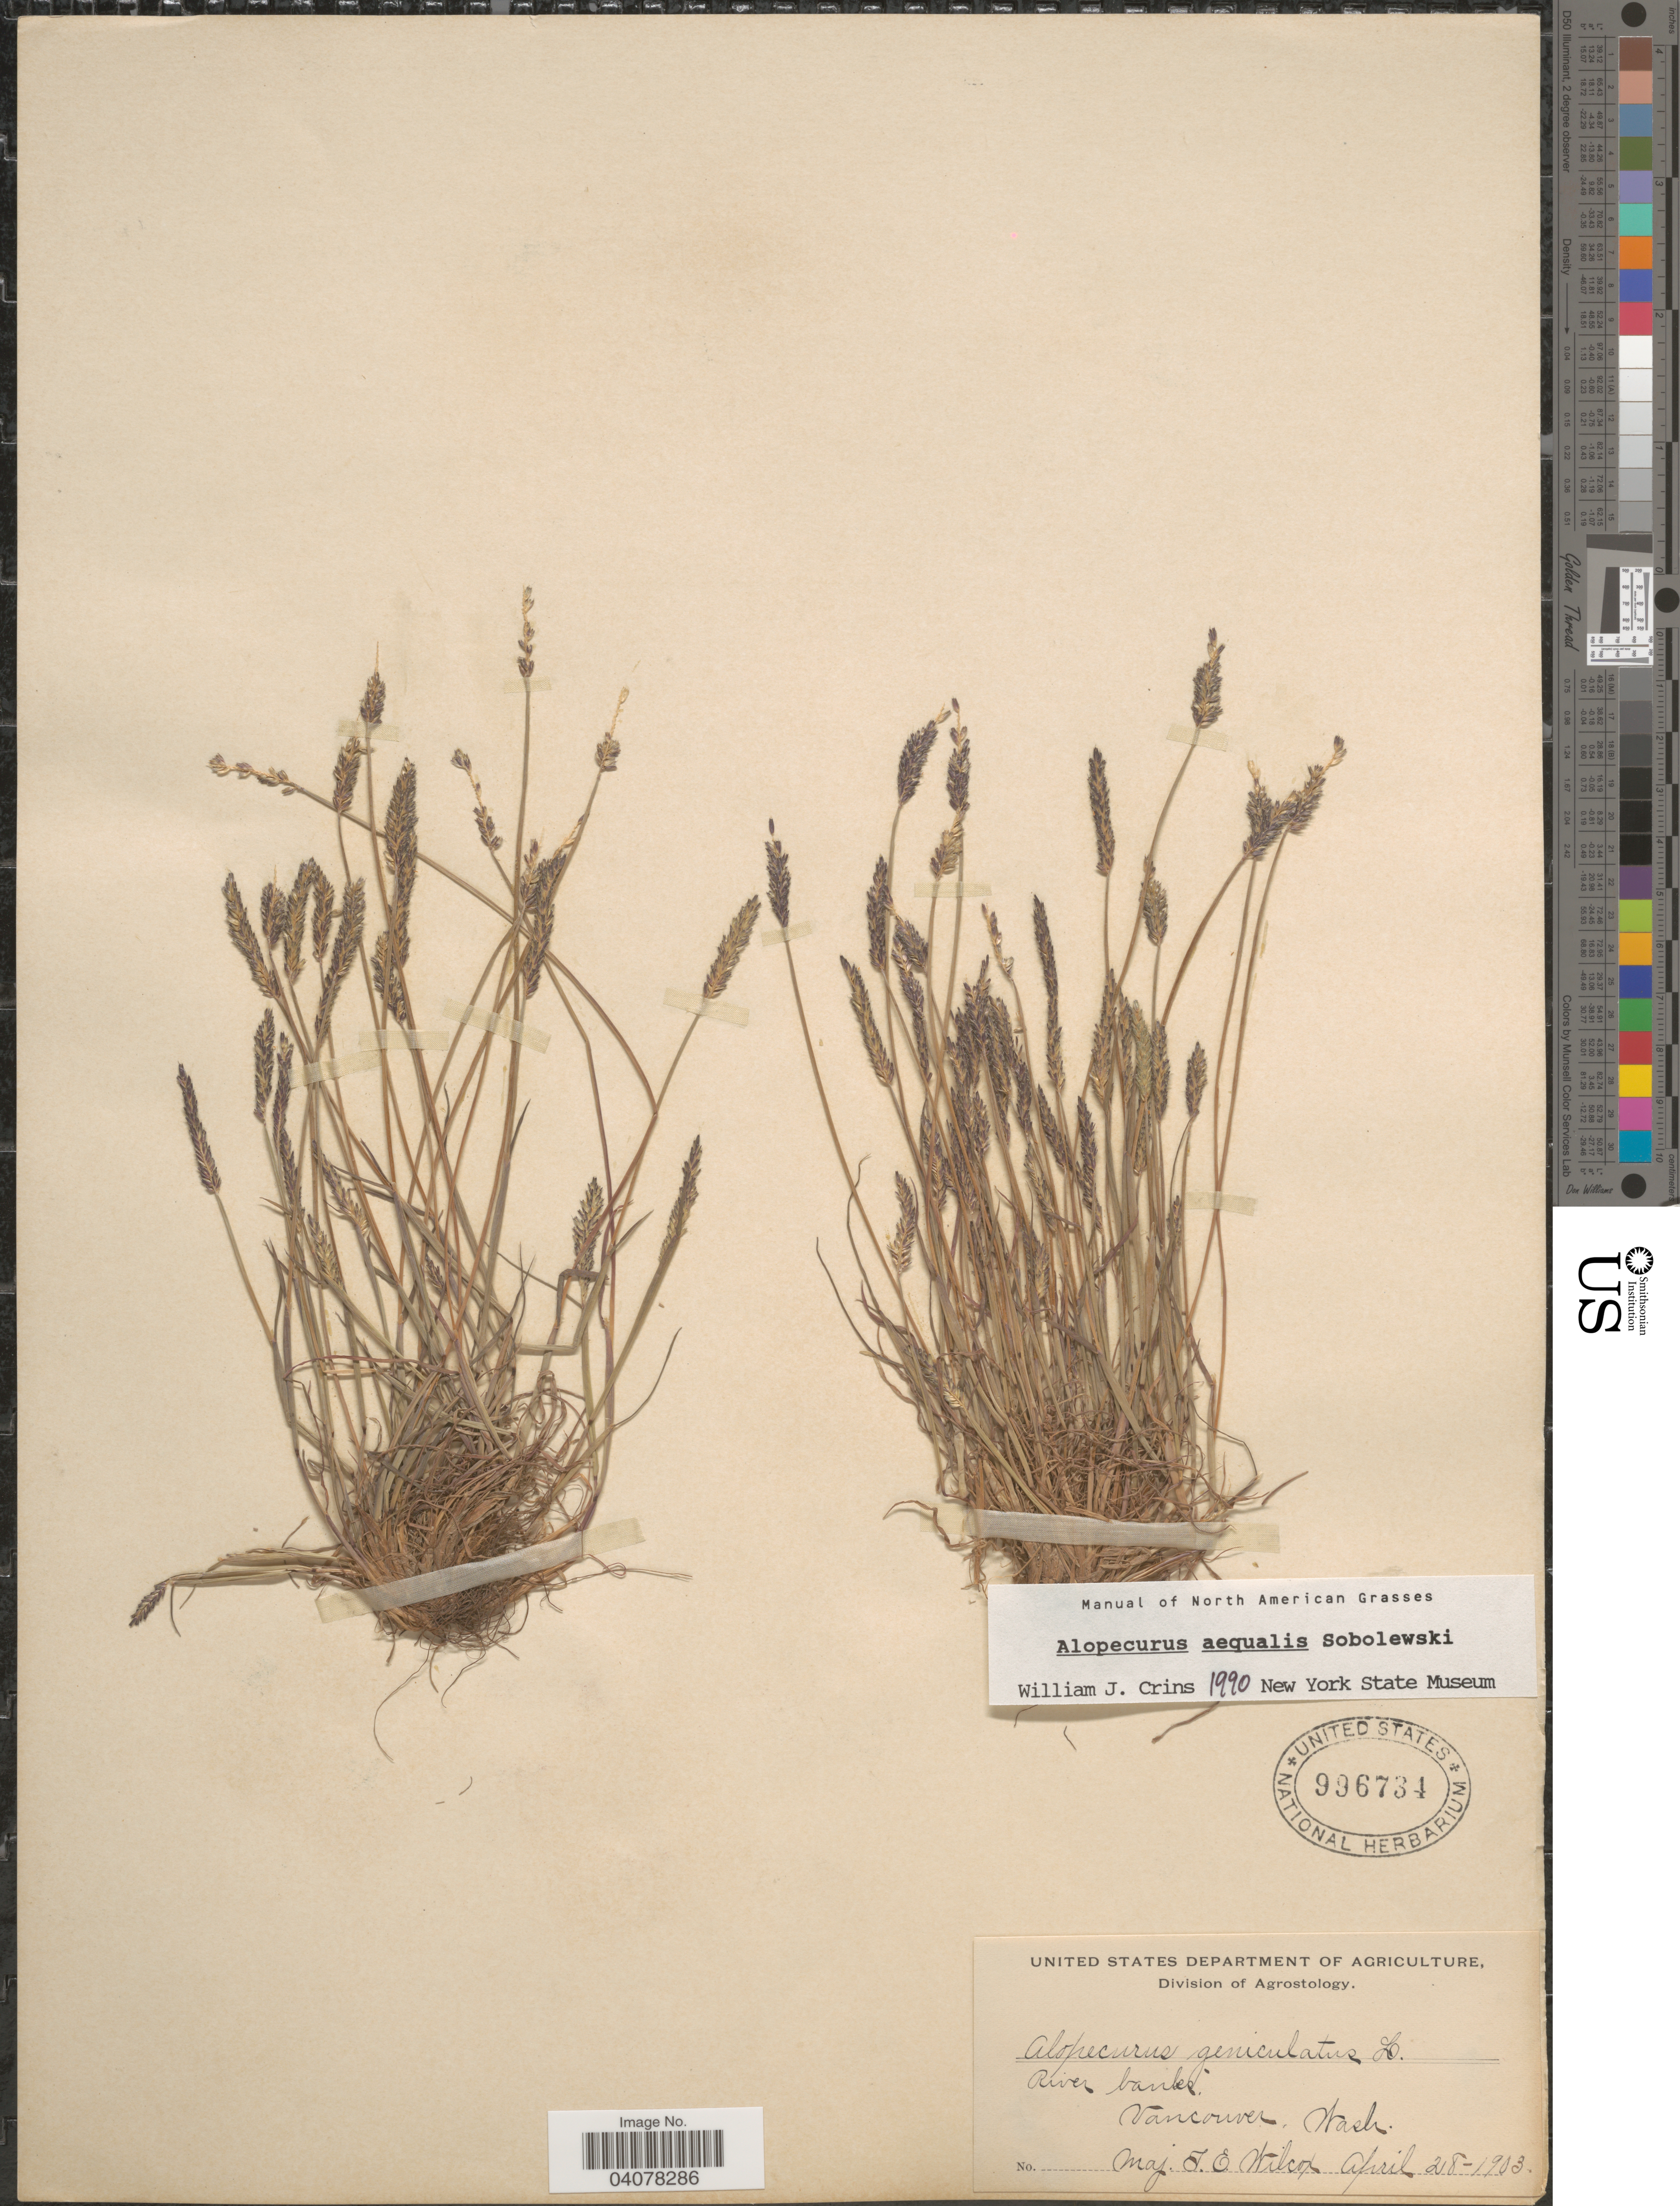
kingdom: Plantae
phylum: Tracheophyta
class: Liliopsida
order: Poales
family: Poaceae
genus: Alopecurus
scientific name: Alopecurus aequalis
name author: Sobol.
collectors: T. E. Wilcox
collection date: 1903-04-28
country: United States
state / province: Washington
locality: River banks, Vancouver.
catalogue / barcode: US 996734